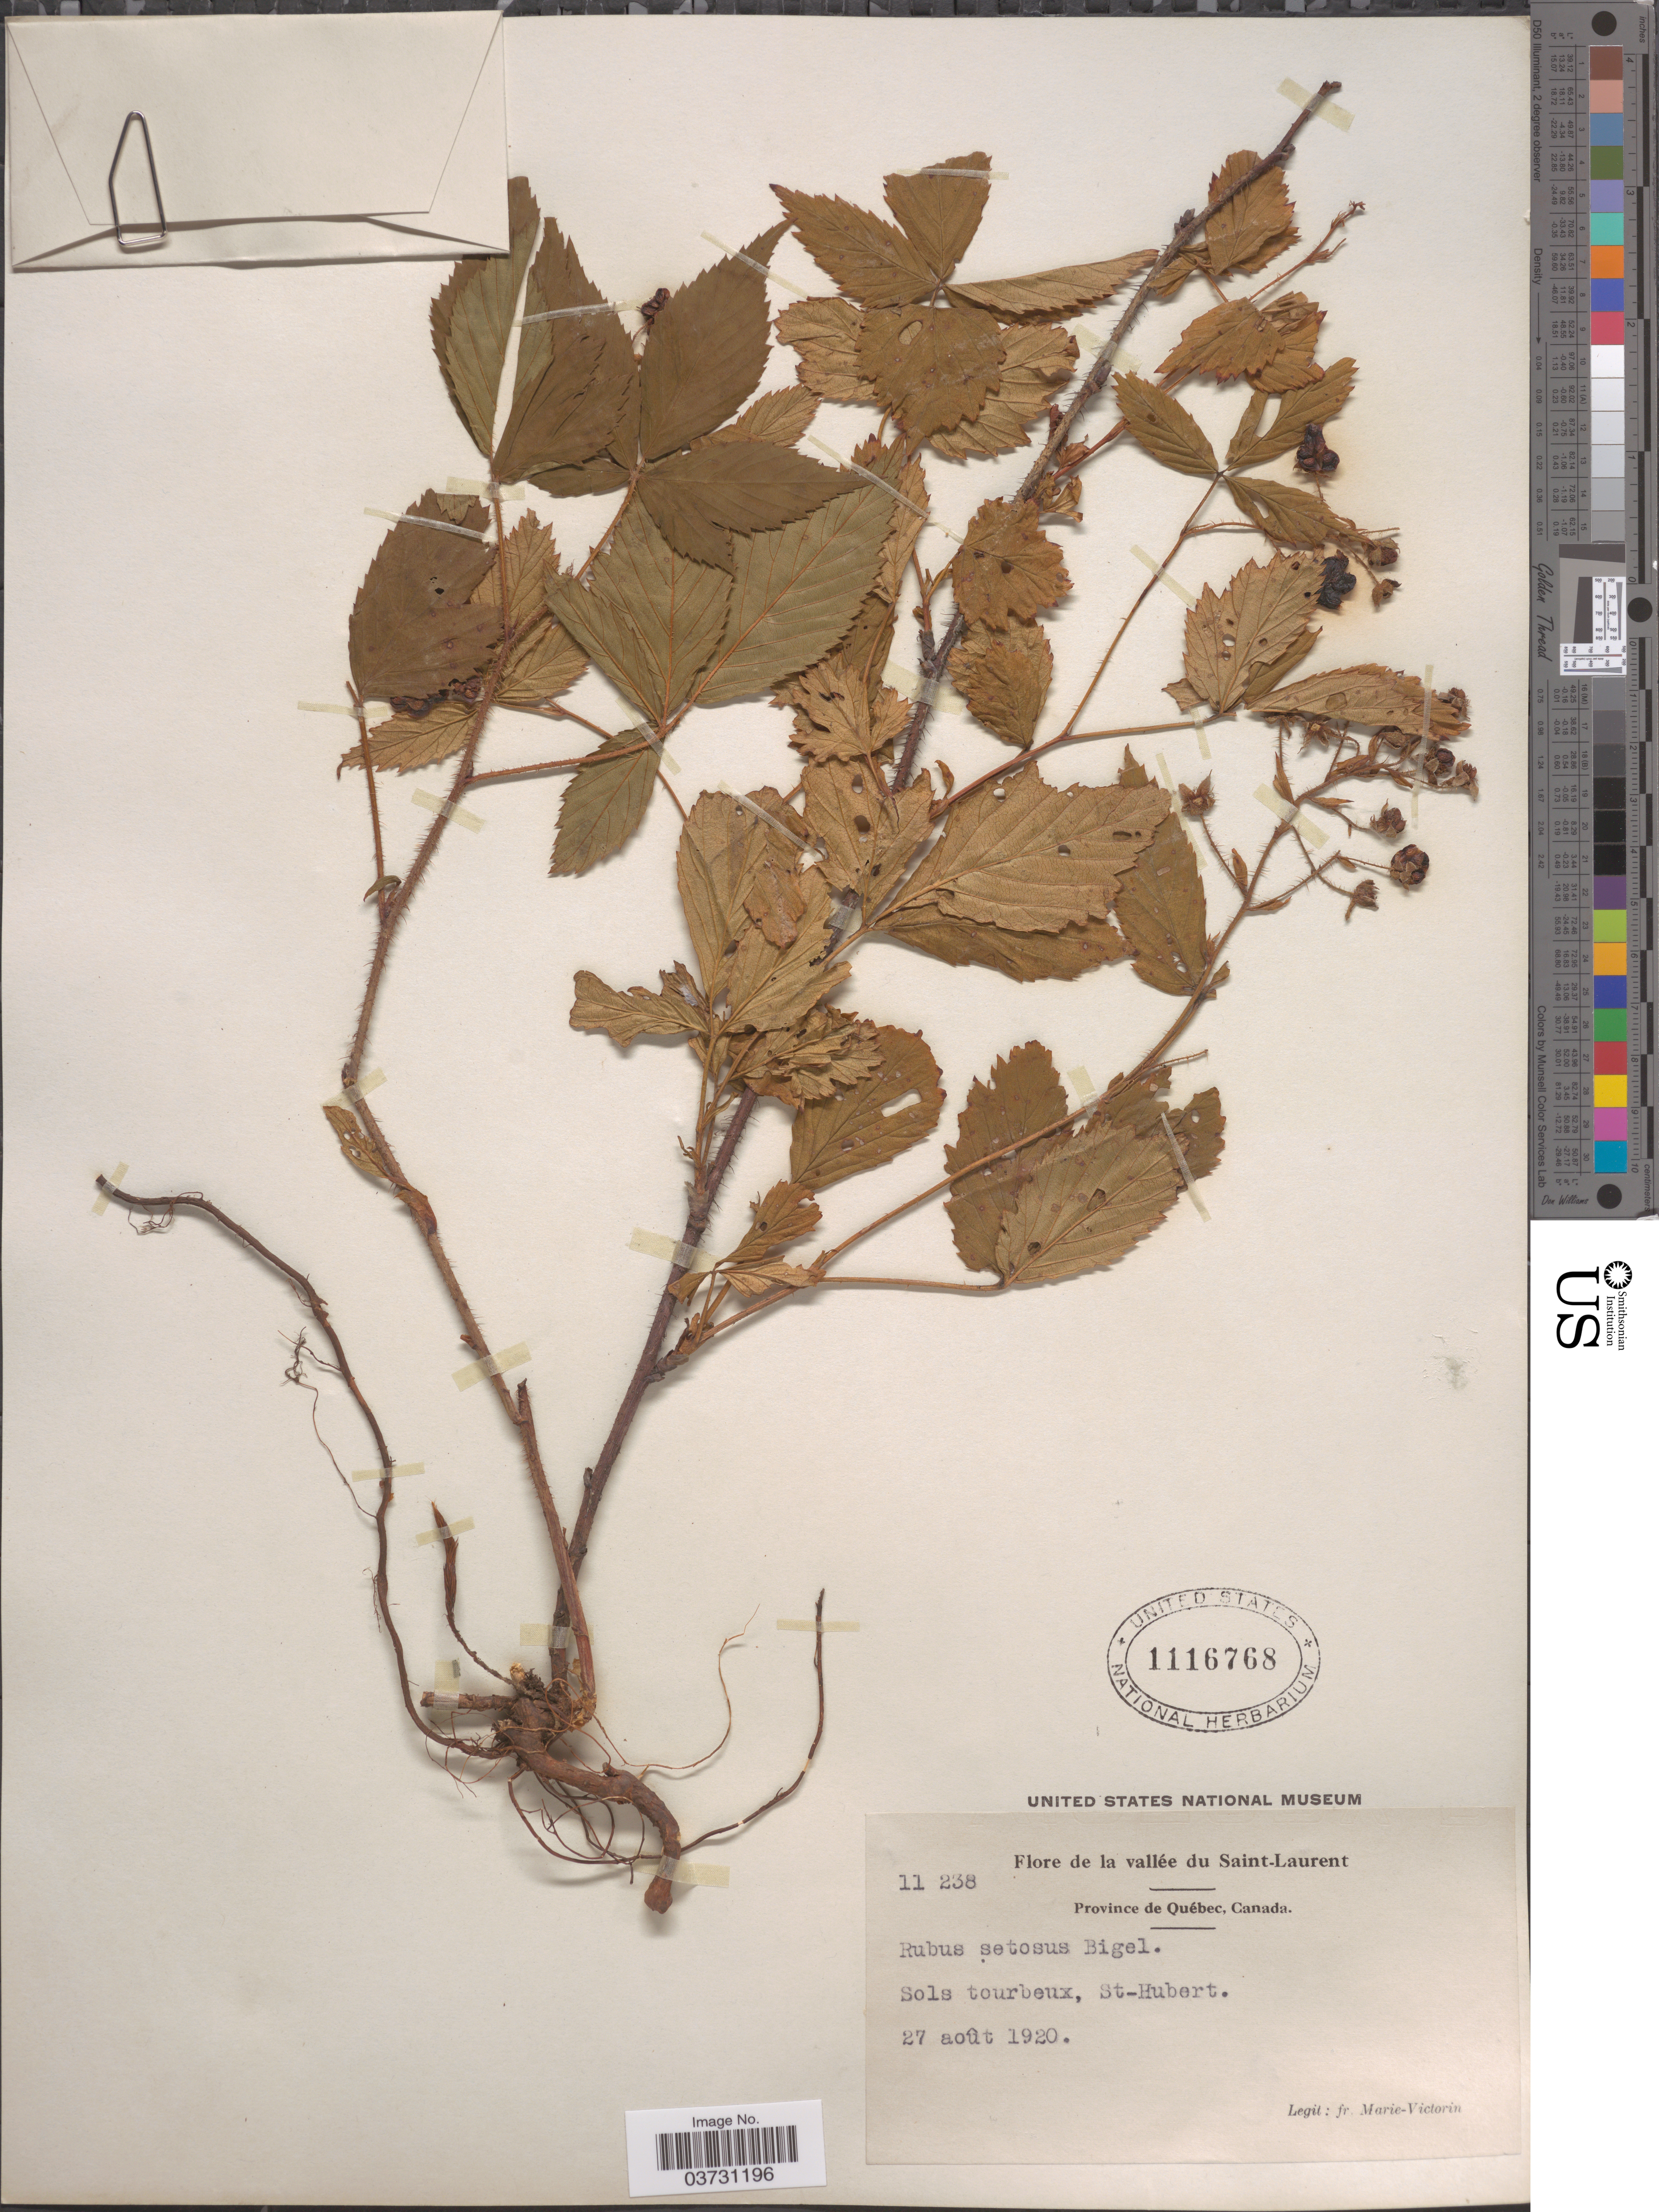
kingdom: Plantae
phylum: Tracheophyta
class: Magnoliopsida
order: Rosales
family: Rosaceae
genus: Rubus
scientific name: Rubus setosus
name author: Bigelow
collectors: F. Marie-Victorin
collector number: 11238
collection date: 1920-08-27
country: Canada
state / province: Quebec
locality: La Vallée du Saint-Laurent. Sols tourbeux, St- Hubert.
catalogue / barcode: US 1116768